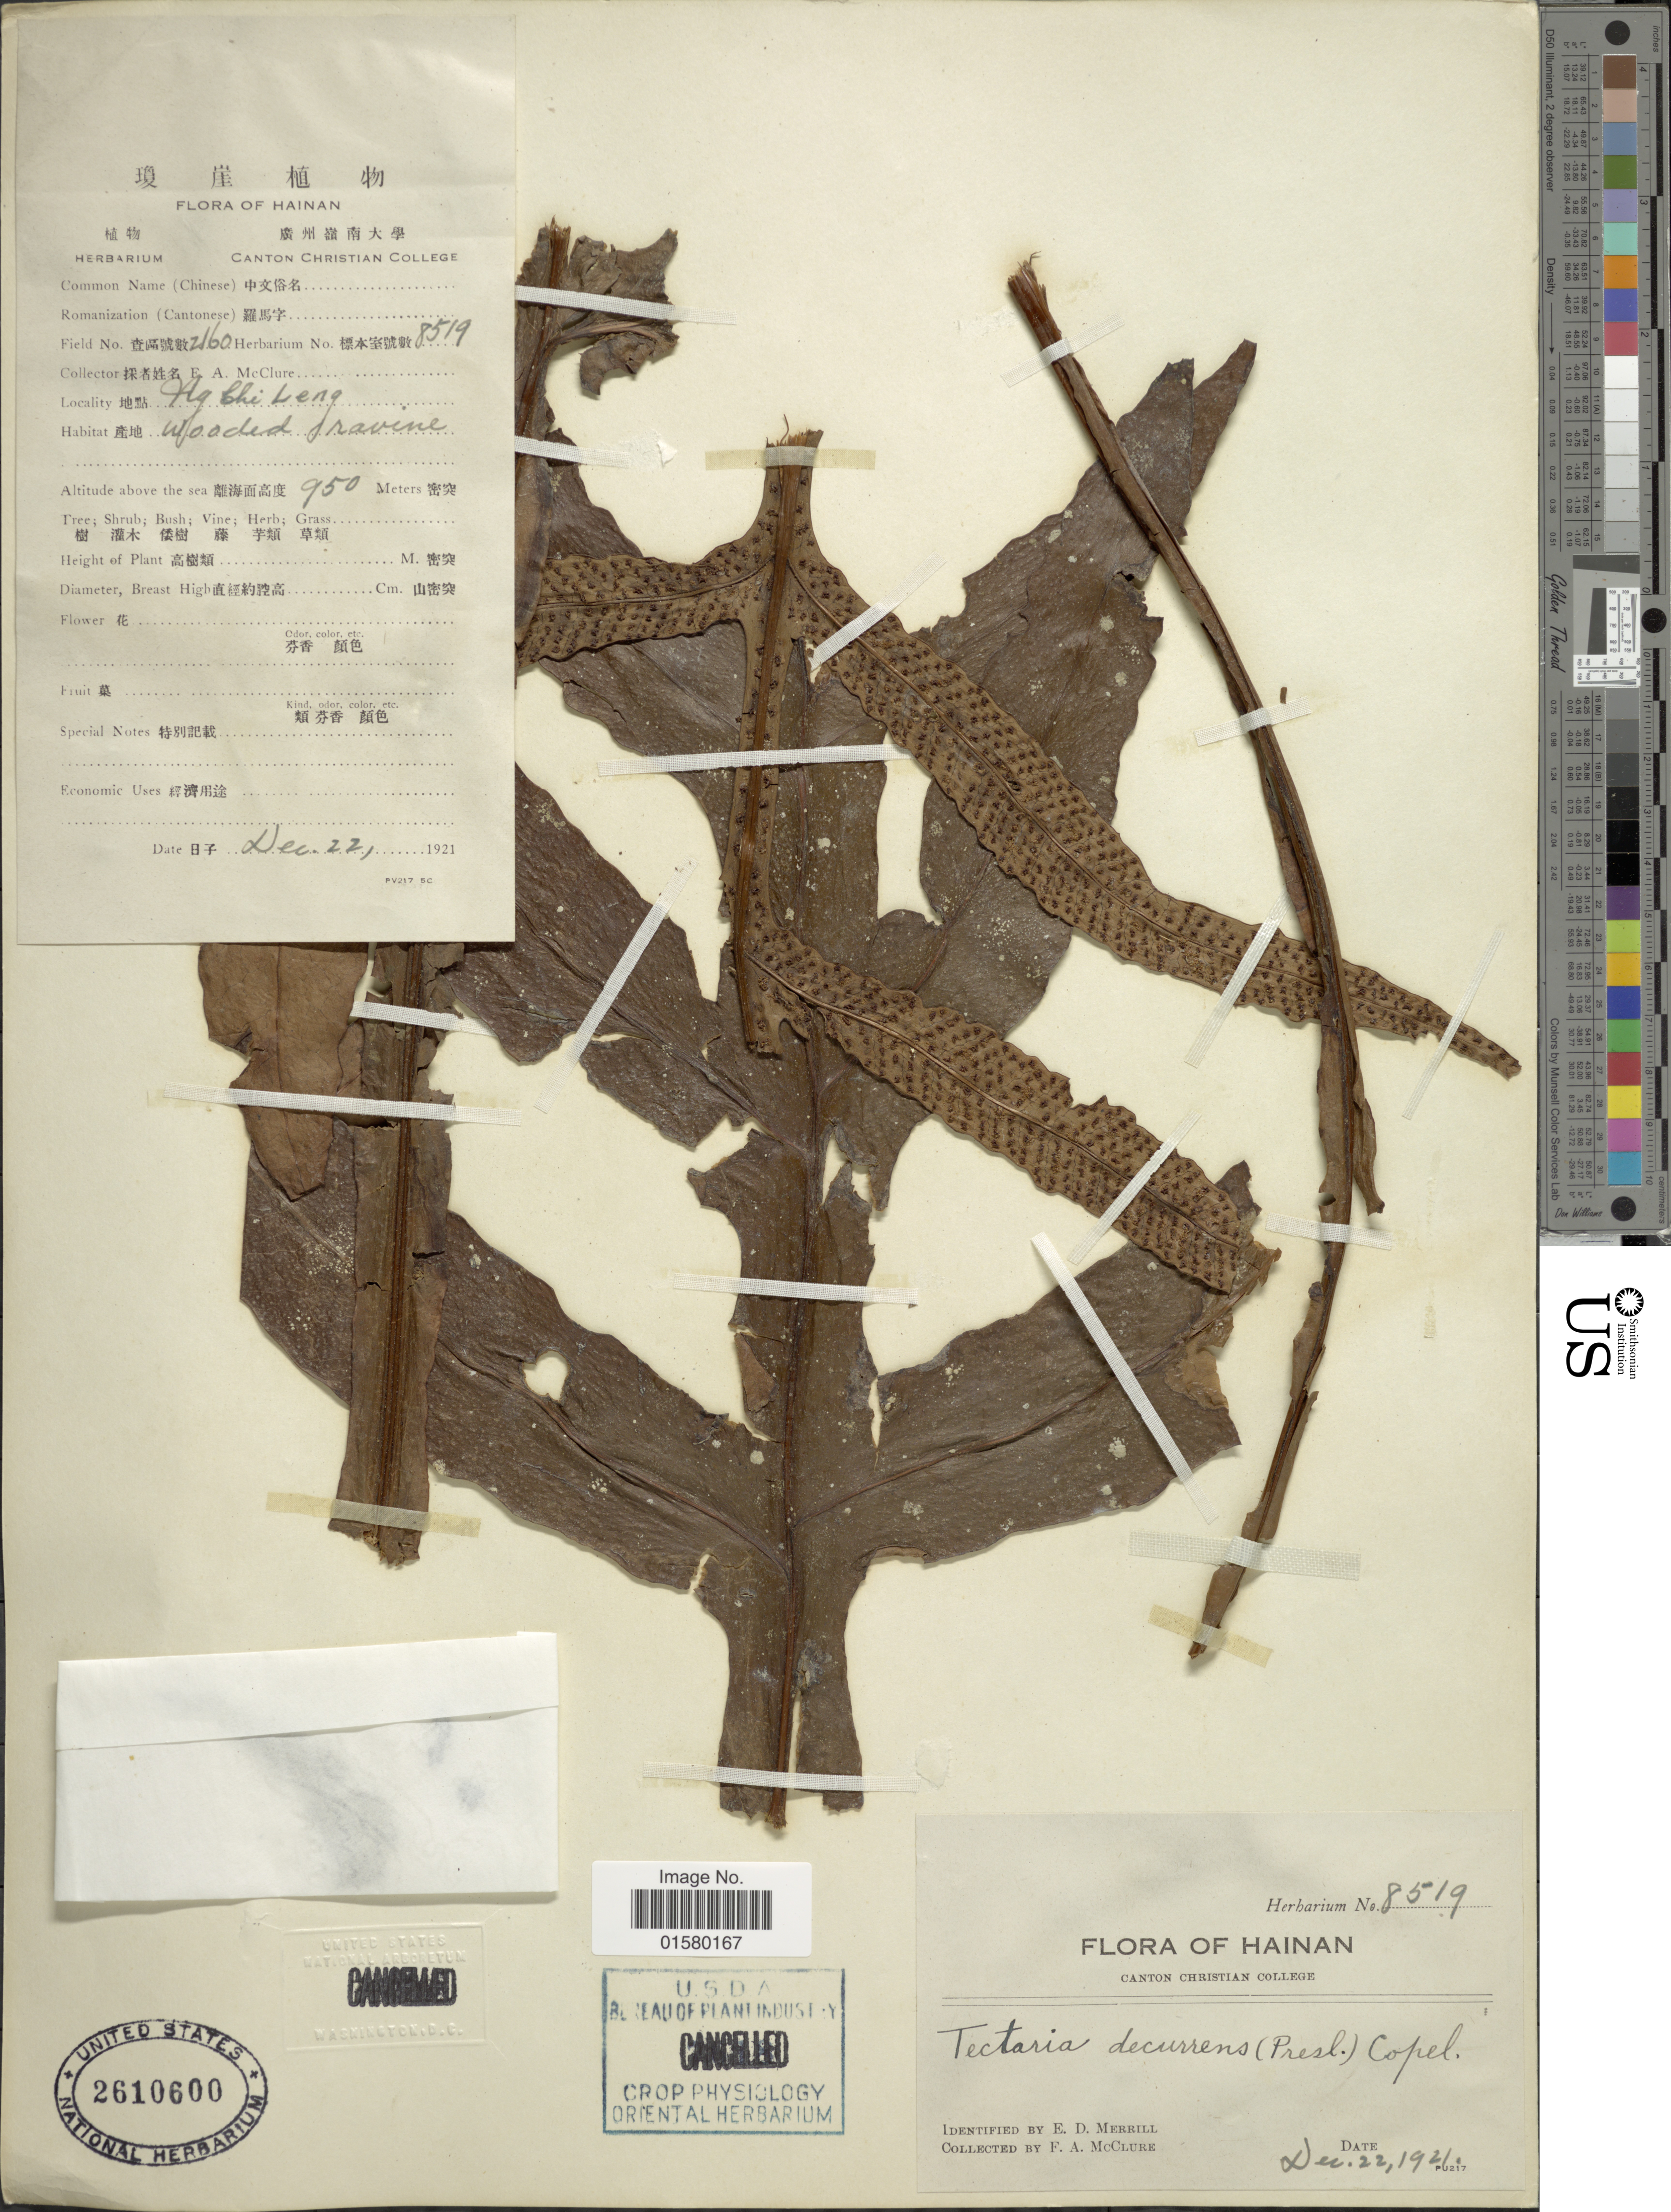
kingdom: Plantae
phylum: Tracheophyta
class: Polypodiopsida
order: Polypodiales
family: Tectariaceae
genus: Tectaria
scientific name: Tectaria decurrens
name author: (Presel.) Copel. in Elmer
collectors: F. A. McClure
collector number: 2160/8519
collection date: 1926-12-22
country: China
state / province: Hainan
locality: Hg Chi Leng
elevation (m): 950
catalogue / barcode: US 2610600